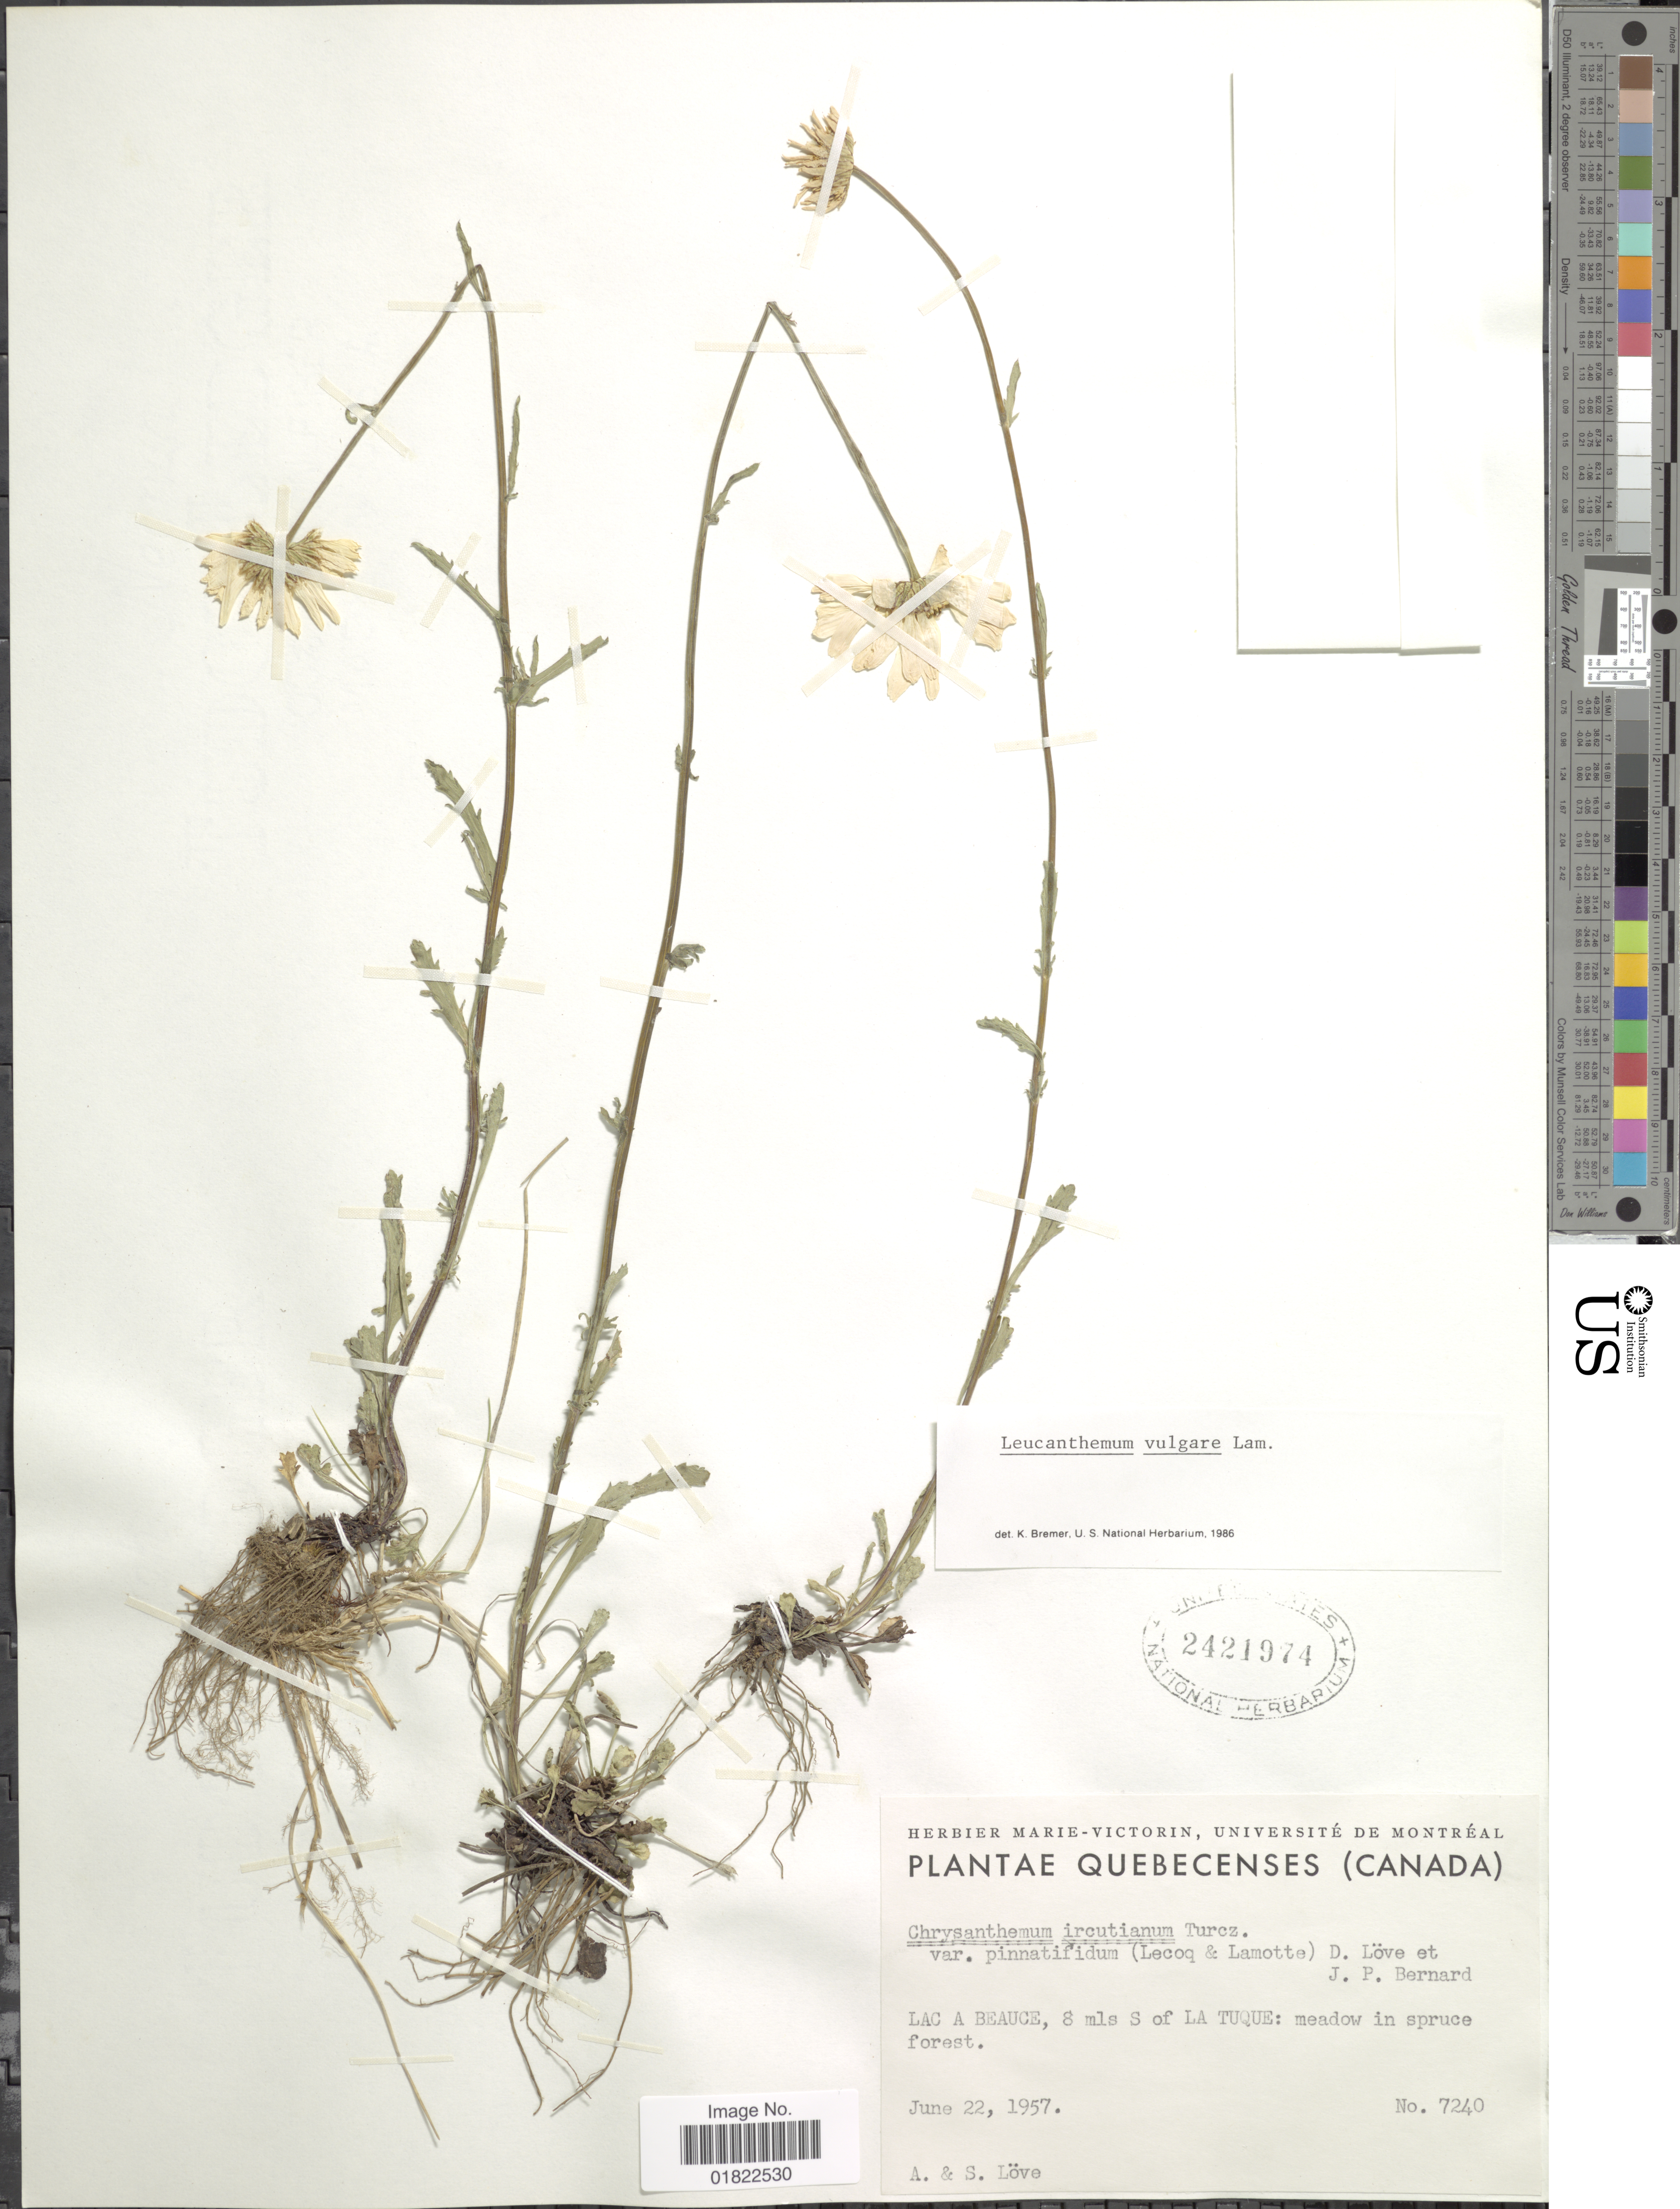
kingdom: Plantae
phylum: Tracheophyta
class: Magnoliopsida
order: Asterales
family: Asteraceae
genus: Leucanthemum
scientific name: Leucanthemum vulgare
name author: Lam.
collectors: Á. Löve & S. Love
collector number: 7240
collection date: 1957-06-22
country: Canada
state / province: Quebec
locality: Lac a Beauce, 8mls S of La Tuque: meadow in spruce forest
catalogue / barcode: US 2421974